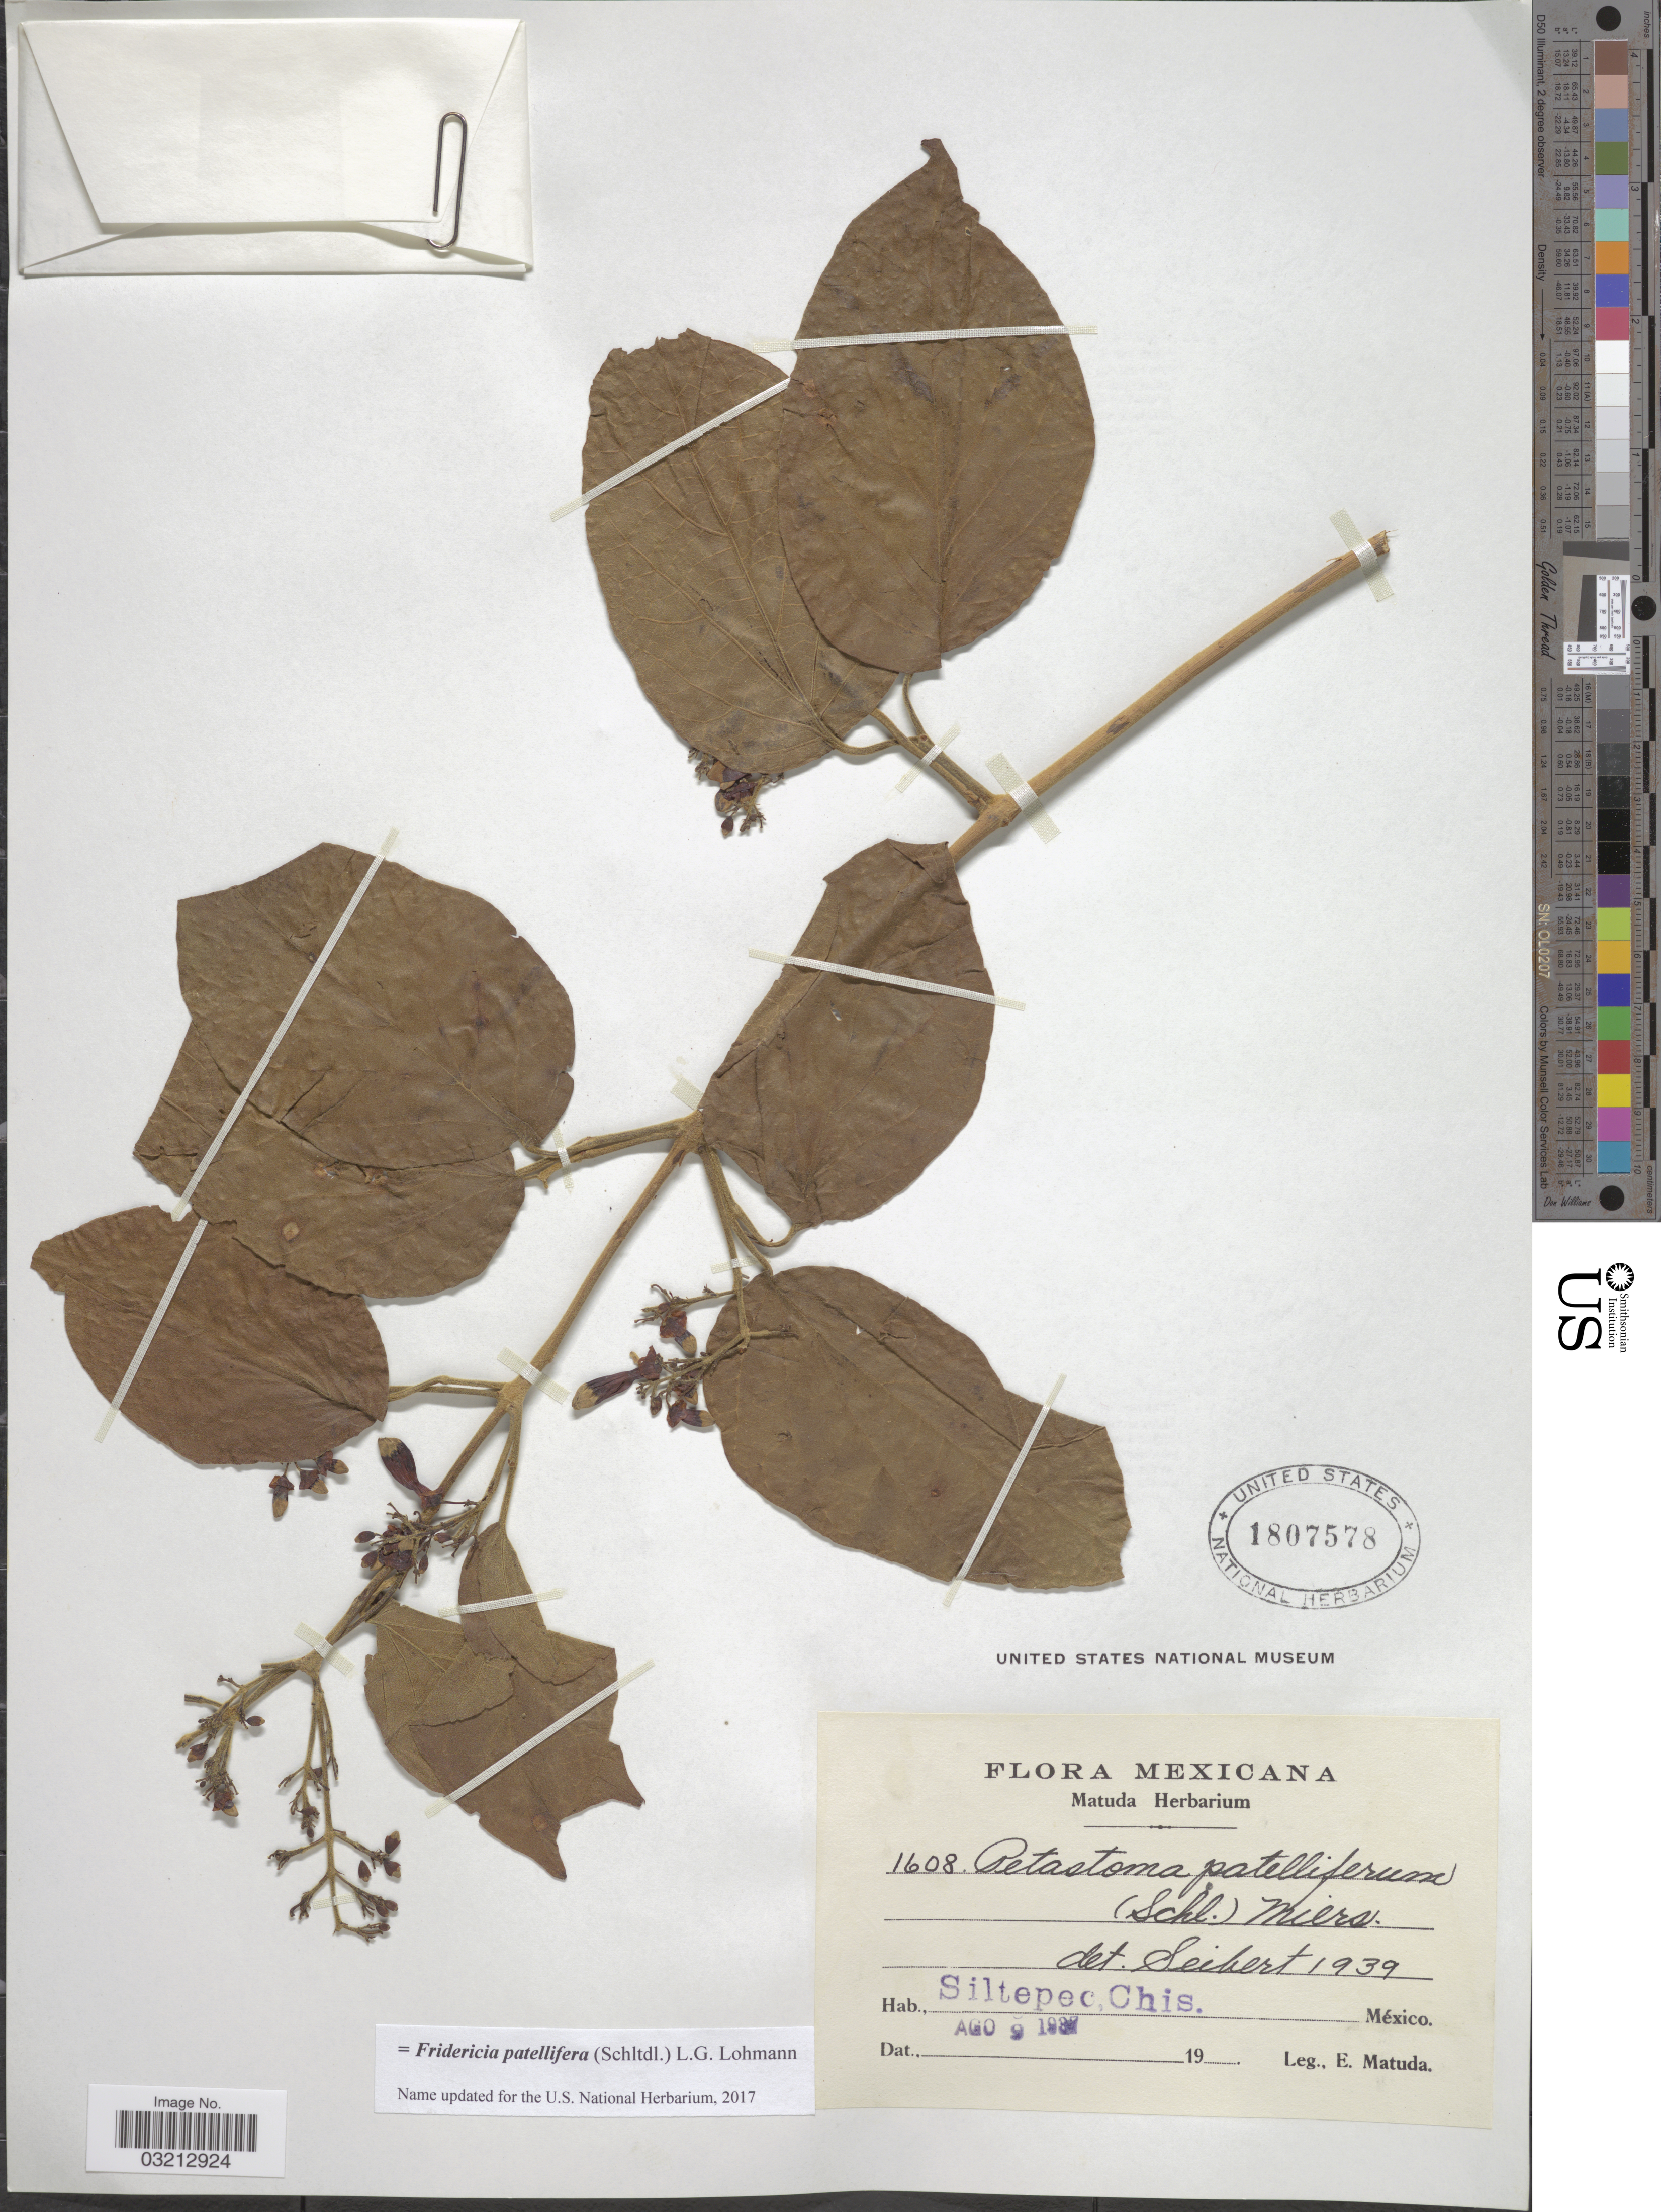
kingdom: Plantae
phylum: Tracheophyta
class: Magnoliopsida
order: Lamiales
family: Bignoniaceae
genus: Fridericia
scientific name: Fridericia patellifera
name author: (Schltdl.) L.G. Lohmann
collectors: E. Matuda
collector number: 1608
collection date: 1937-08-09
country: Mexico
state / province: Chiapas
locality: Siltepec, Chis.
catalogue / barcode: US 1807578